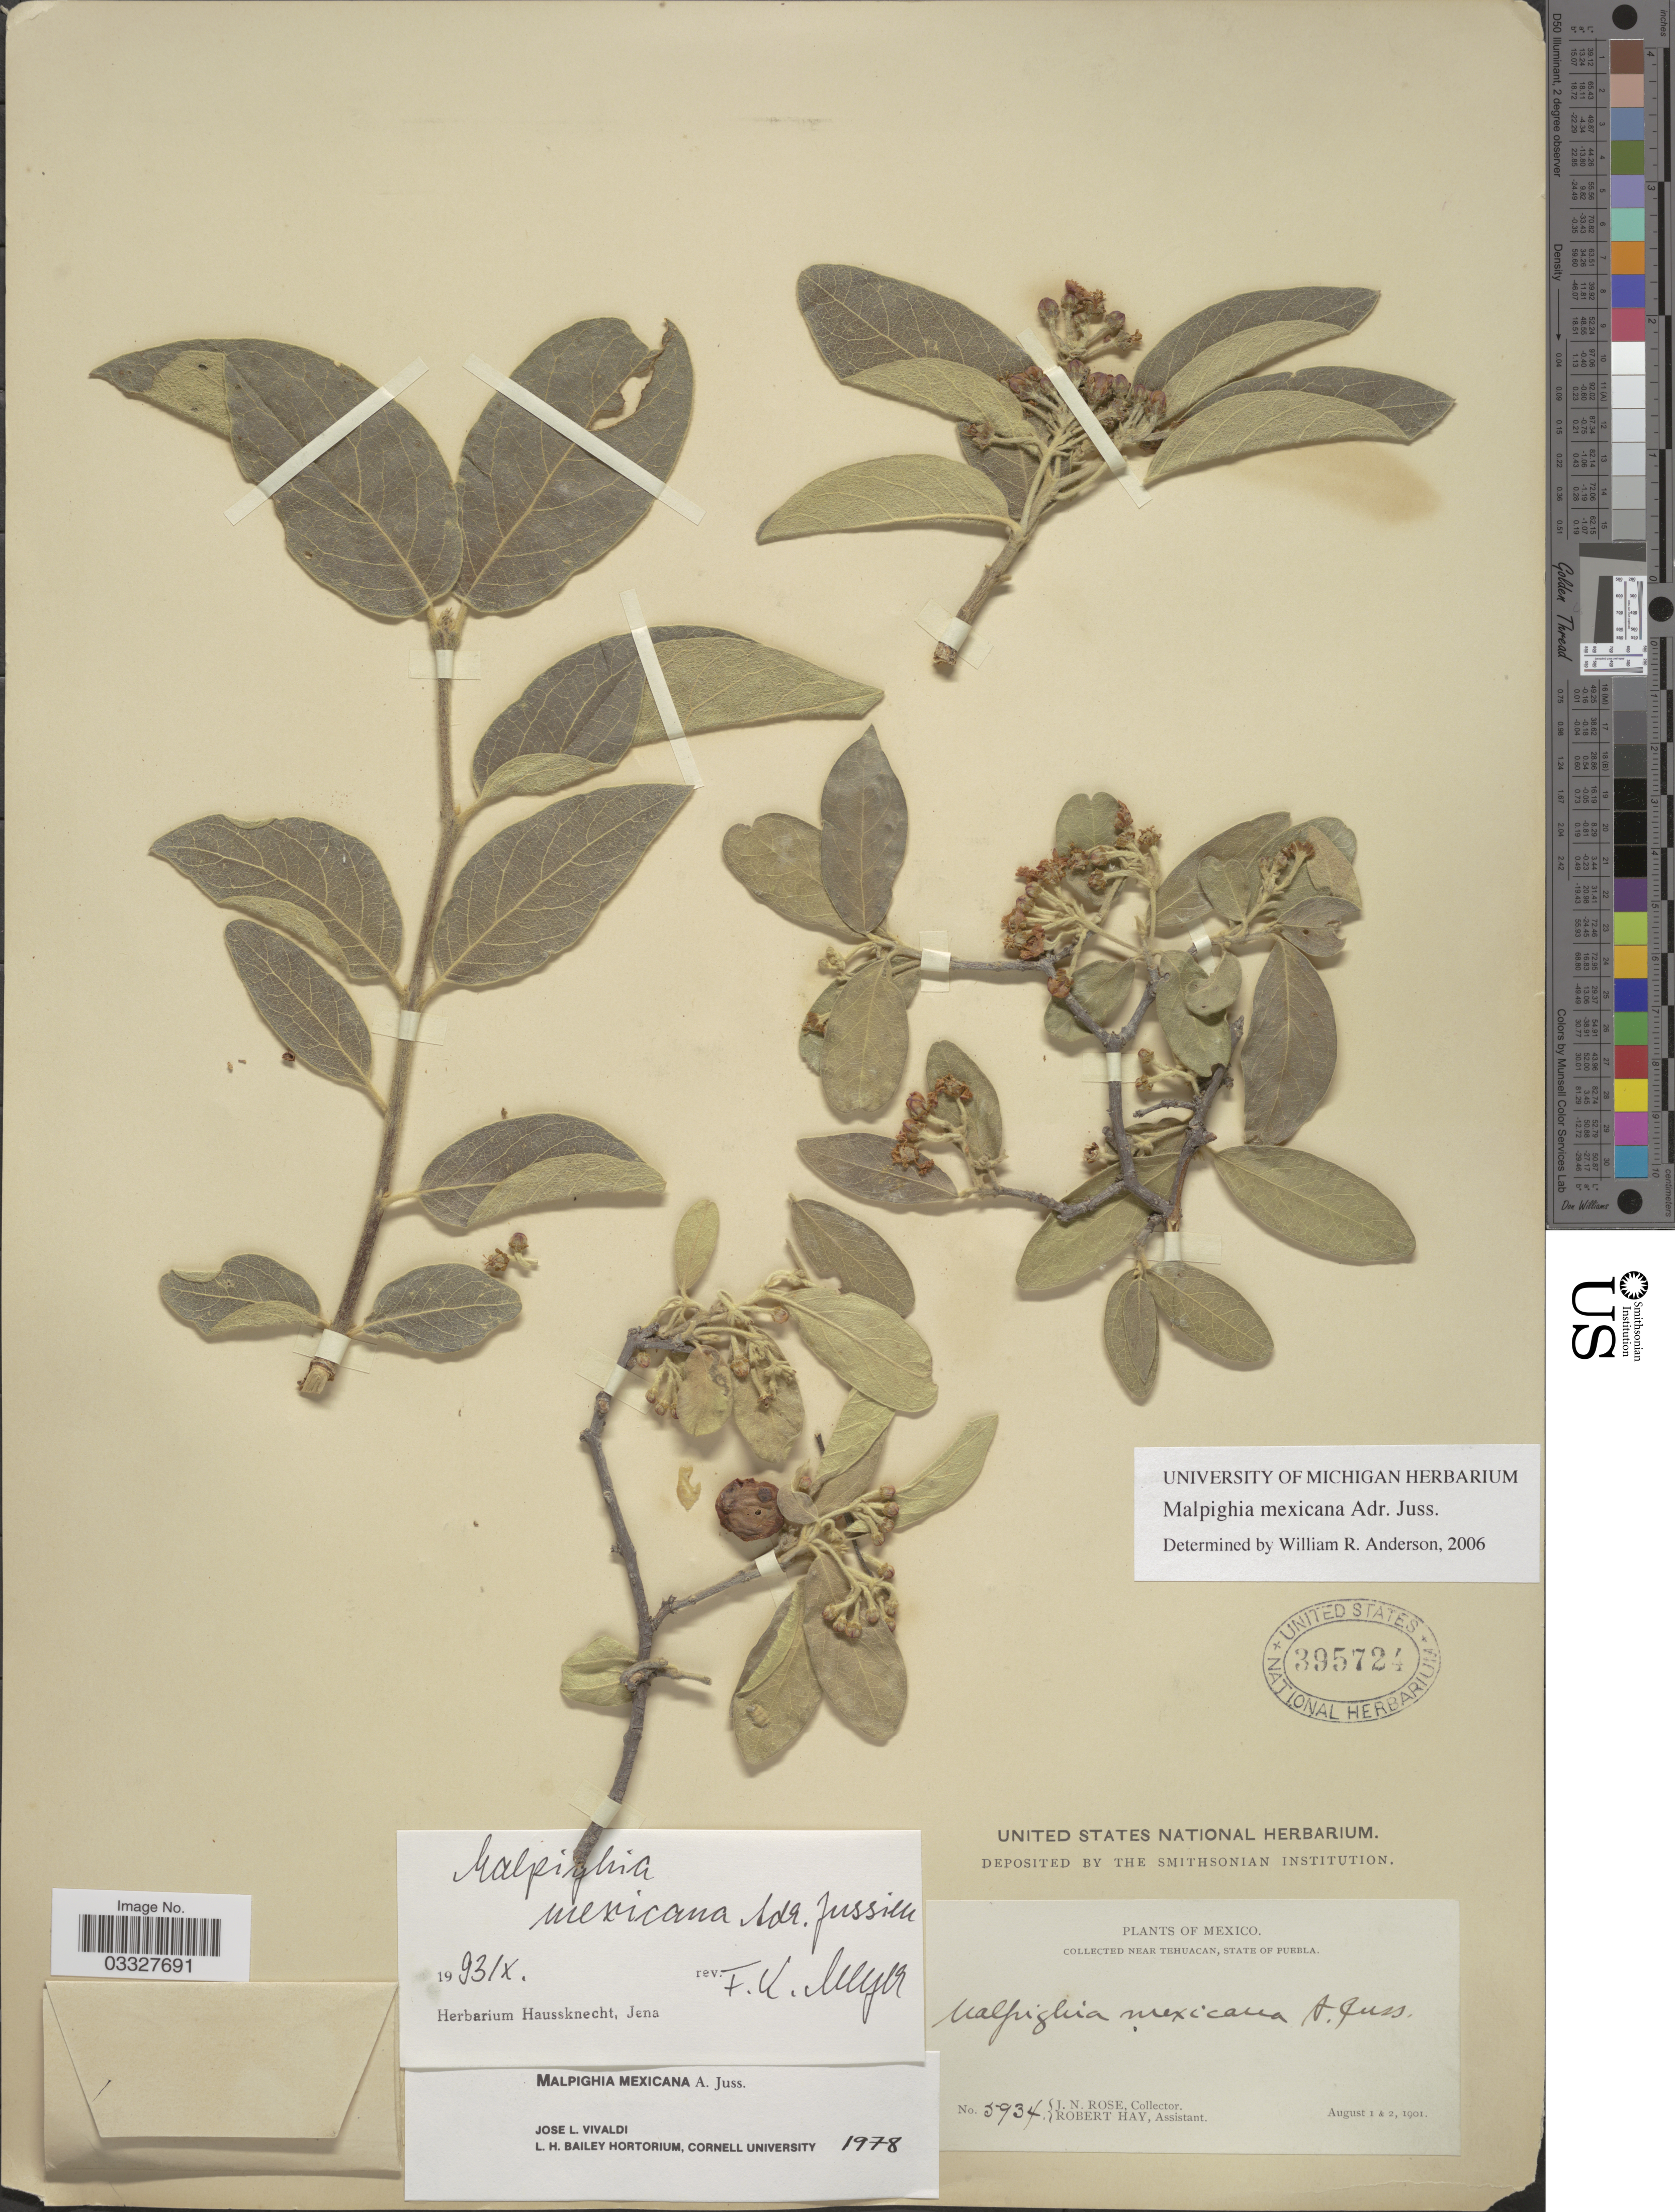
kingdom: Plantae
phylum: Tracheophyta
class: Magnoliopsida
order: Malpighiales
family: Malpighiaceae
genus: Malpighia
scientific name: Malpighia mexicana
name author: A. Juss.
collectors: J. N. Rose & R. H. Hay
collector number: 5934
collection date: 1901-08-01/1901-08-02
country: Mexico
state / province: Puebla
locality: Near Tehuacan.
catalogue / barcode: US 395724